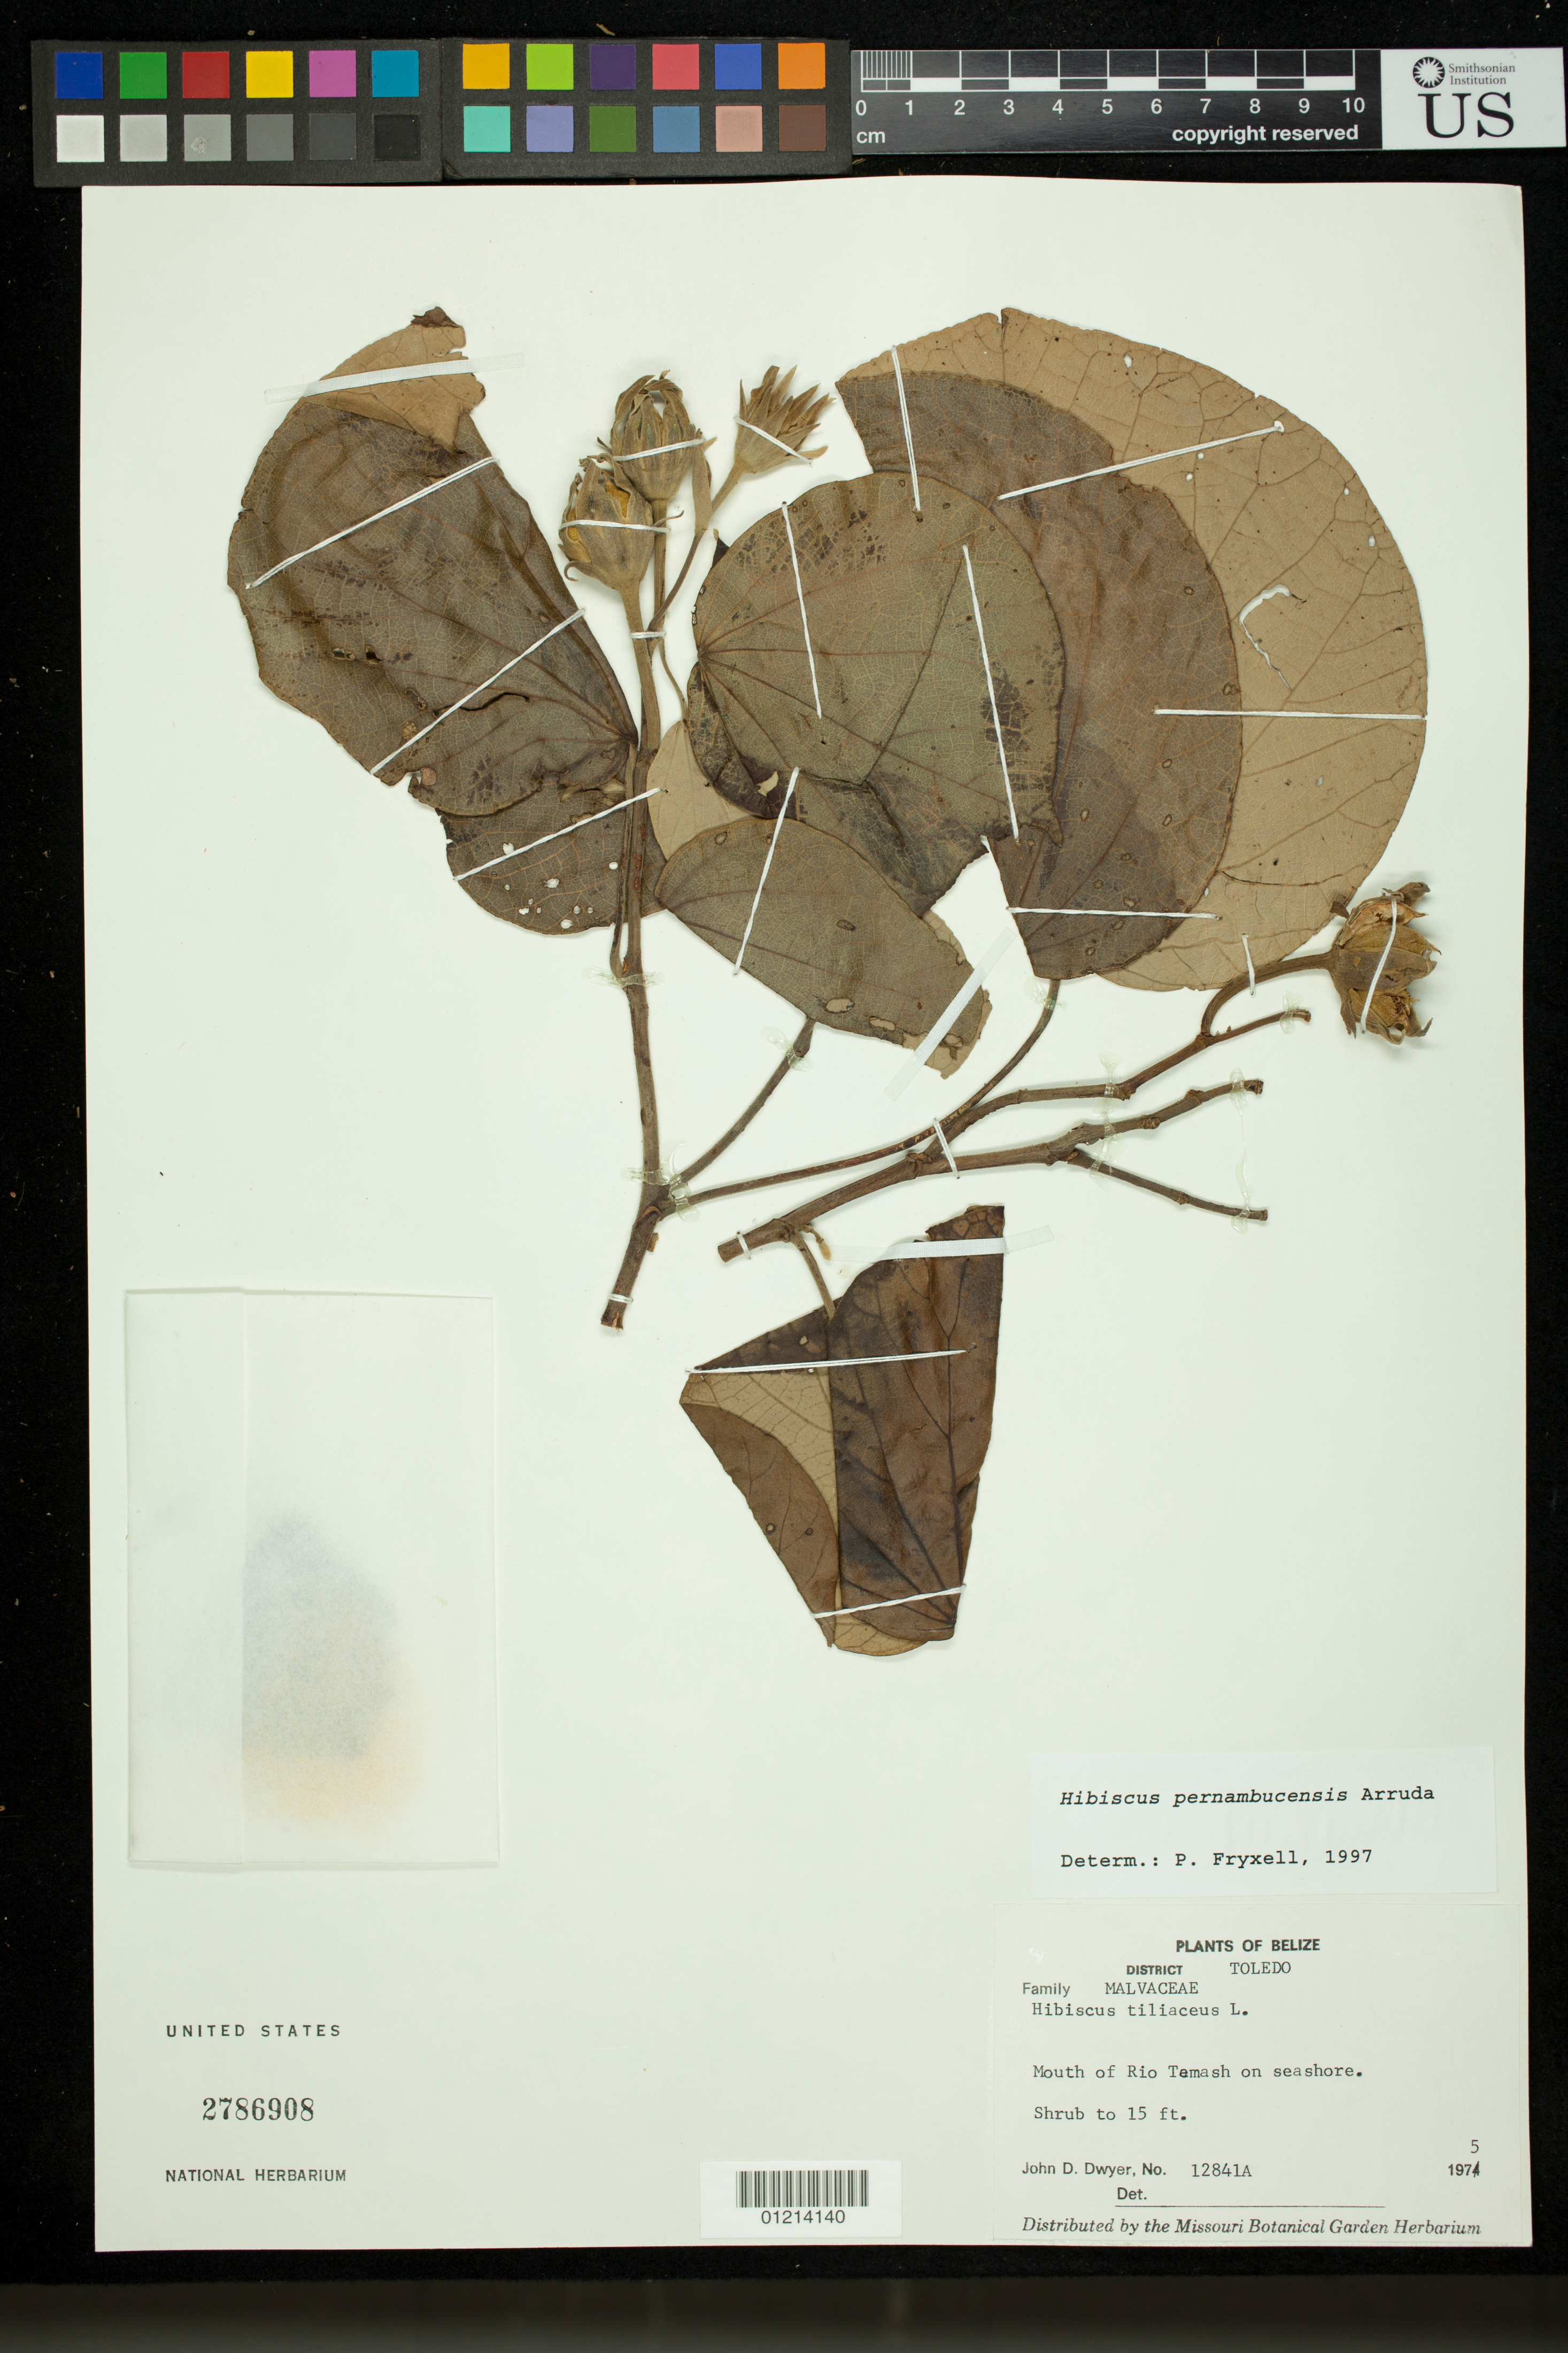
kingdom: Plantae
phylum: Tracheophyta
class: Magnoliopsida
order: Malvales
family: Malvaceae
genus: Talipariti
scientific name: Talipariti tiliaceum var. pernambucense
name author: (Arruda) Fryxell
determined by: Dorr, Laurence J., Curator (BOT), Smithsonian Institution - National Museum of Natural History (UNITED STATES)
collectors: J. D. Dwyer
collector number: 12841A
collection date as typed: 1975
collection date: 1975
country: Belize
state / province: Toledo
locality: Mouth of Rio Temash on seashore.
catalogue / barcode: US 2786908